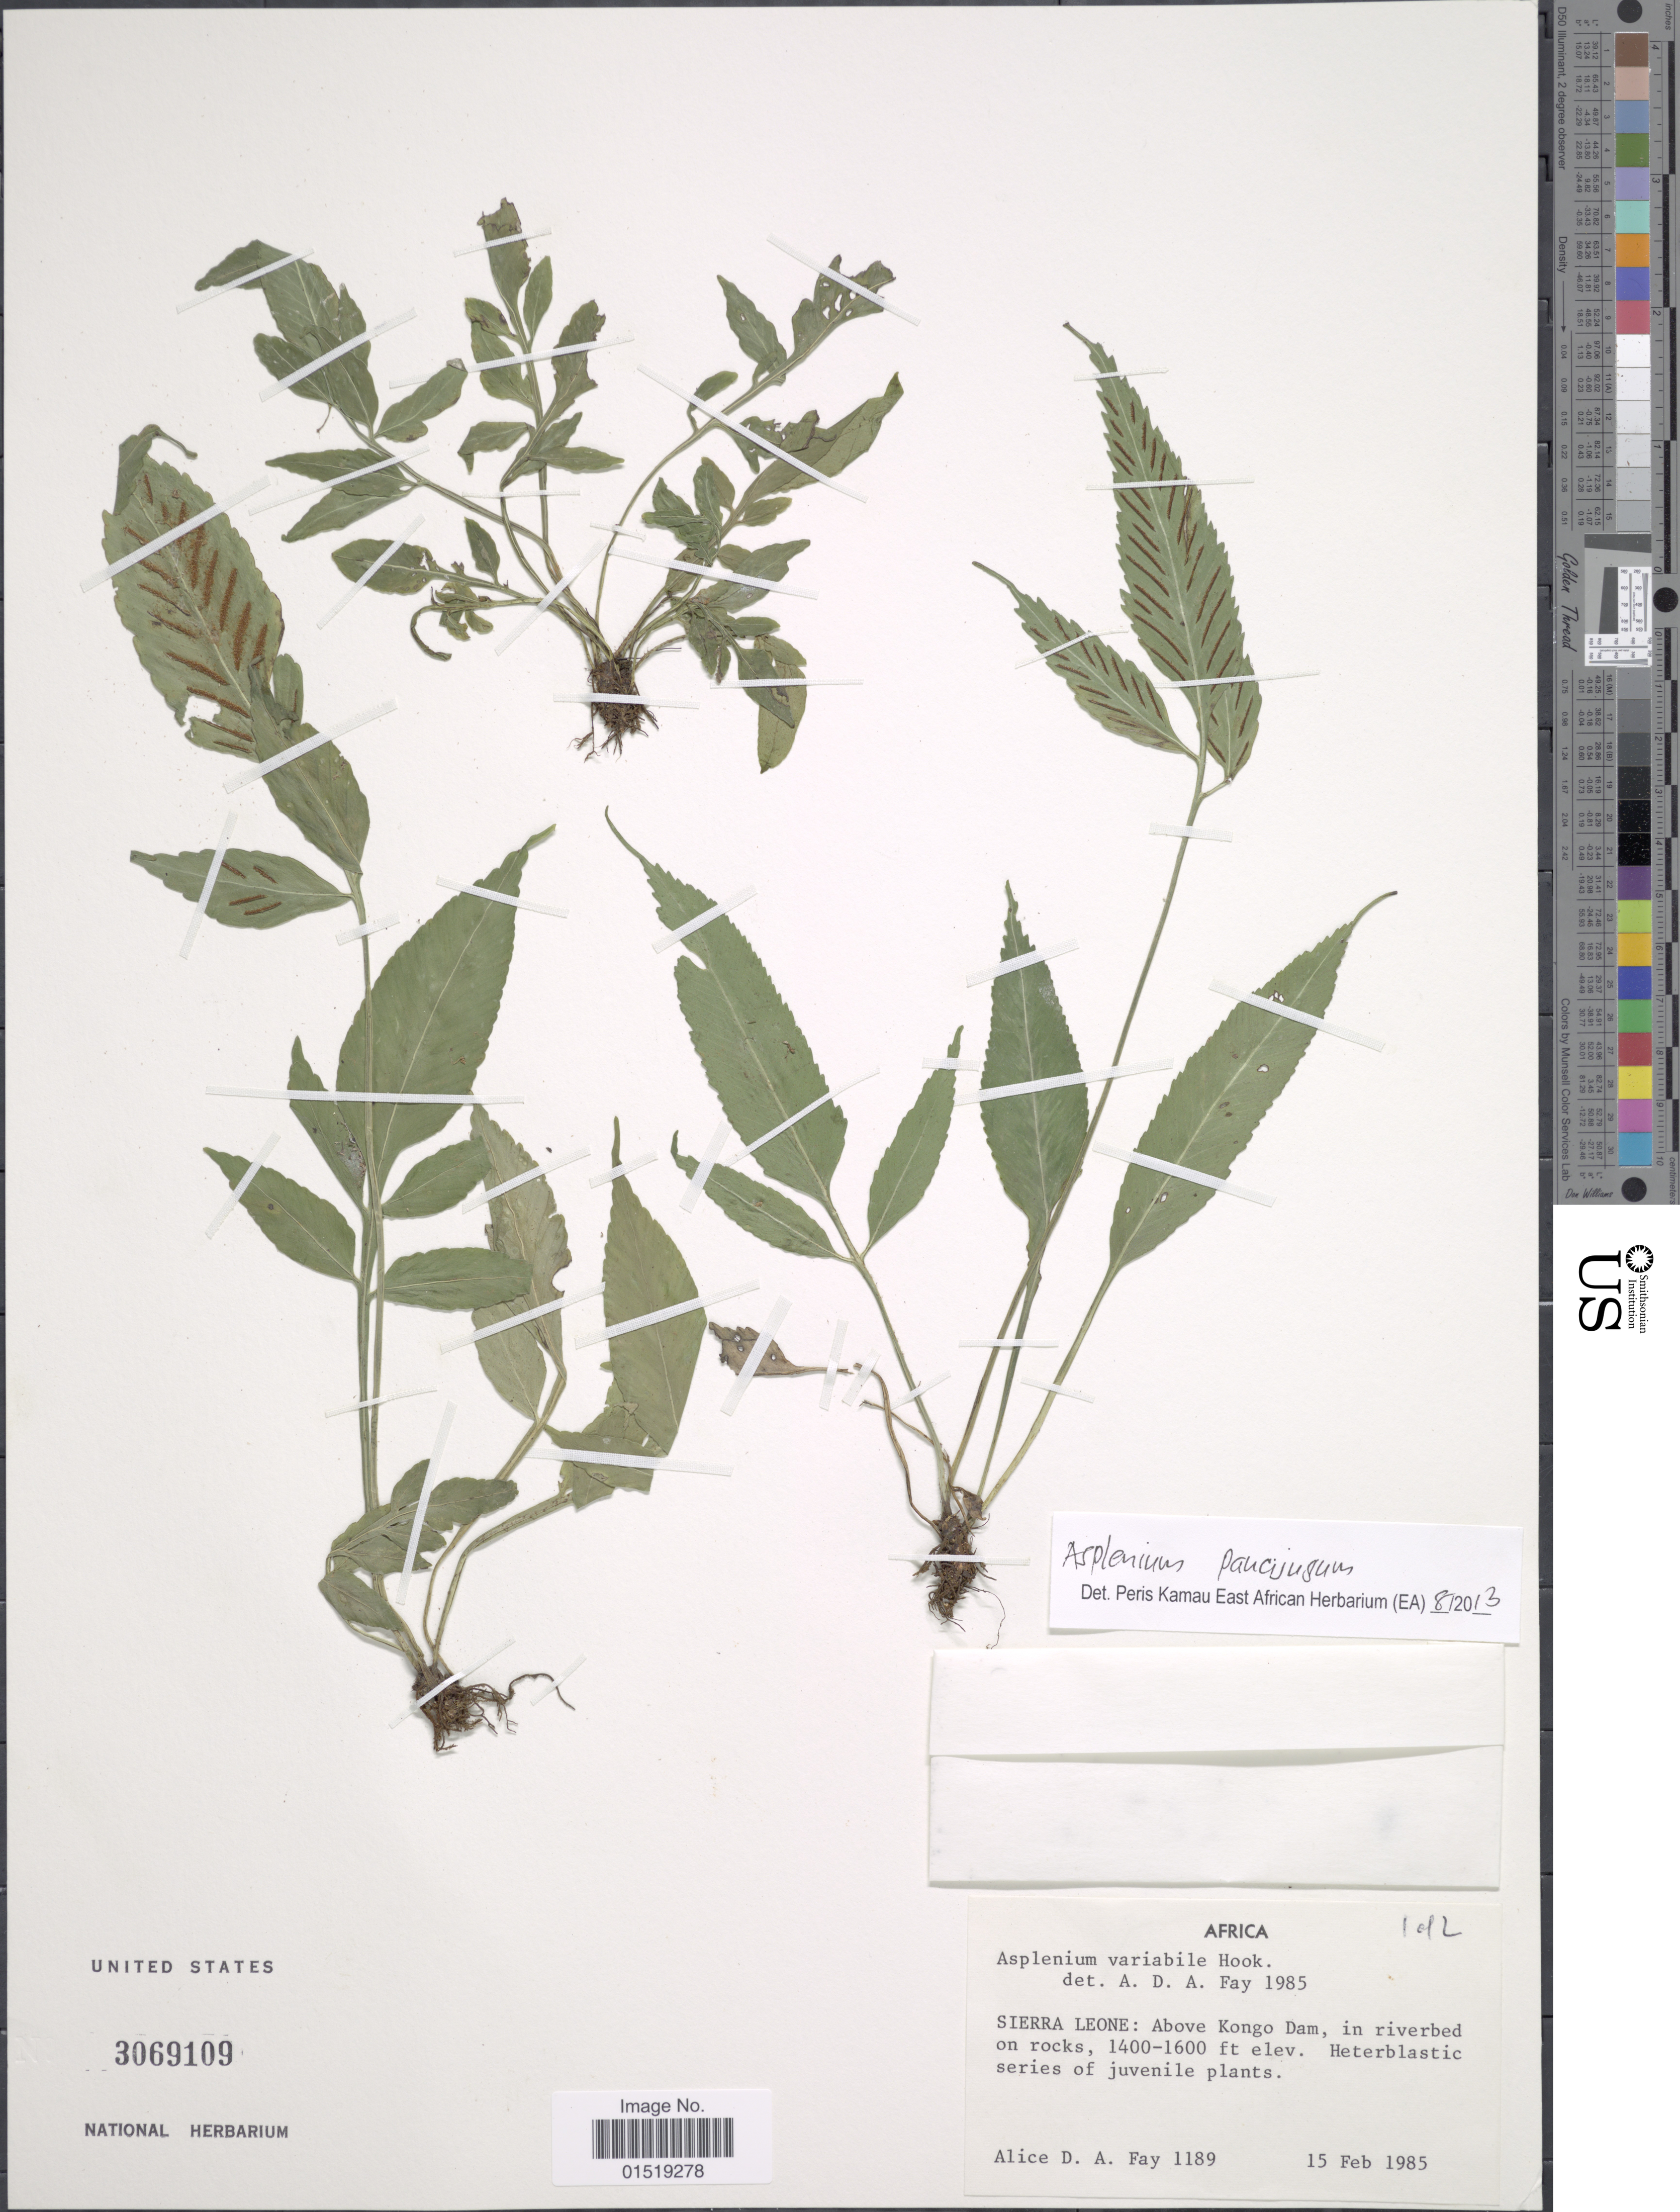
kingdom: Plantae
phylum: Tracheophyta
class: Polypodiopsida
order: Polypodiales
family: Aspleniaceae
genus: Asplenium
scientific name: Asplenium paucijugum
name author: Ballard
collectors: A. Fay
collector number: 1189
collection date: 1985-02-15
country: Sierra Leone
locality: Above Kongo Dam, in riverbed on rocks.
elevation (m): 427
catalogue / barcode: US 3069109